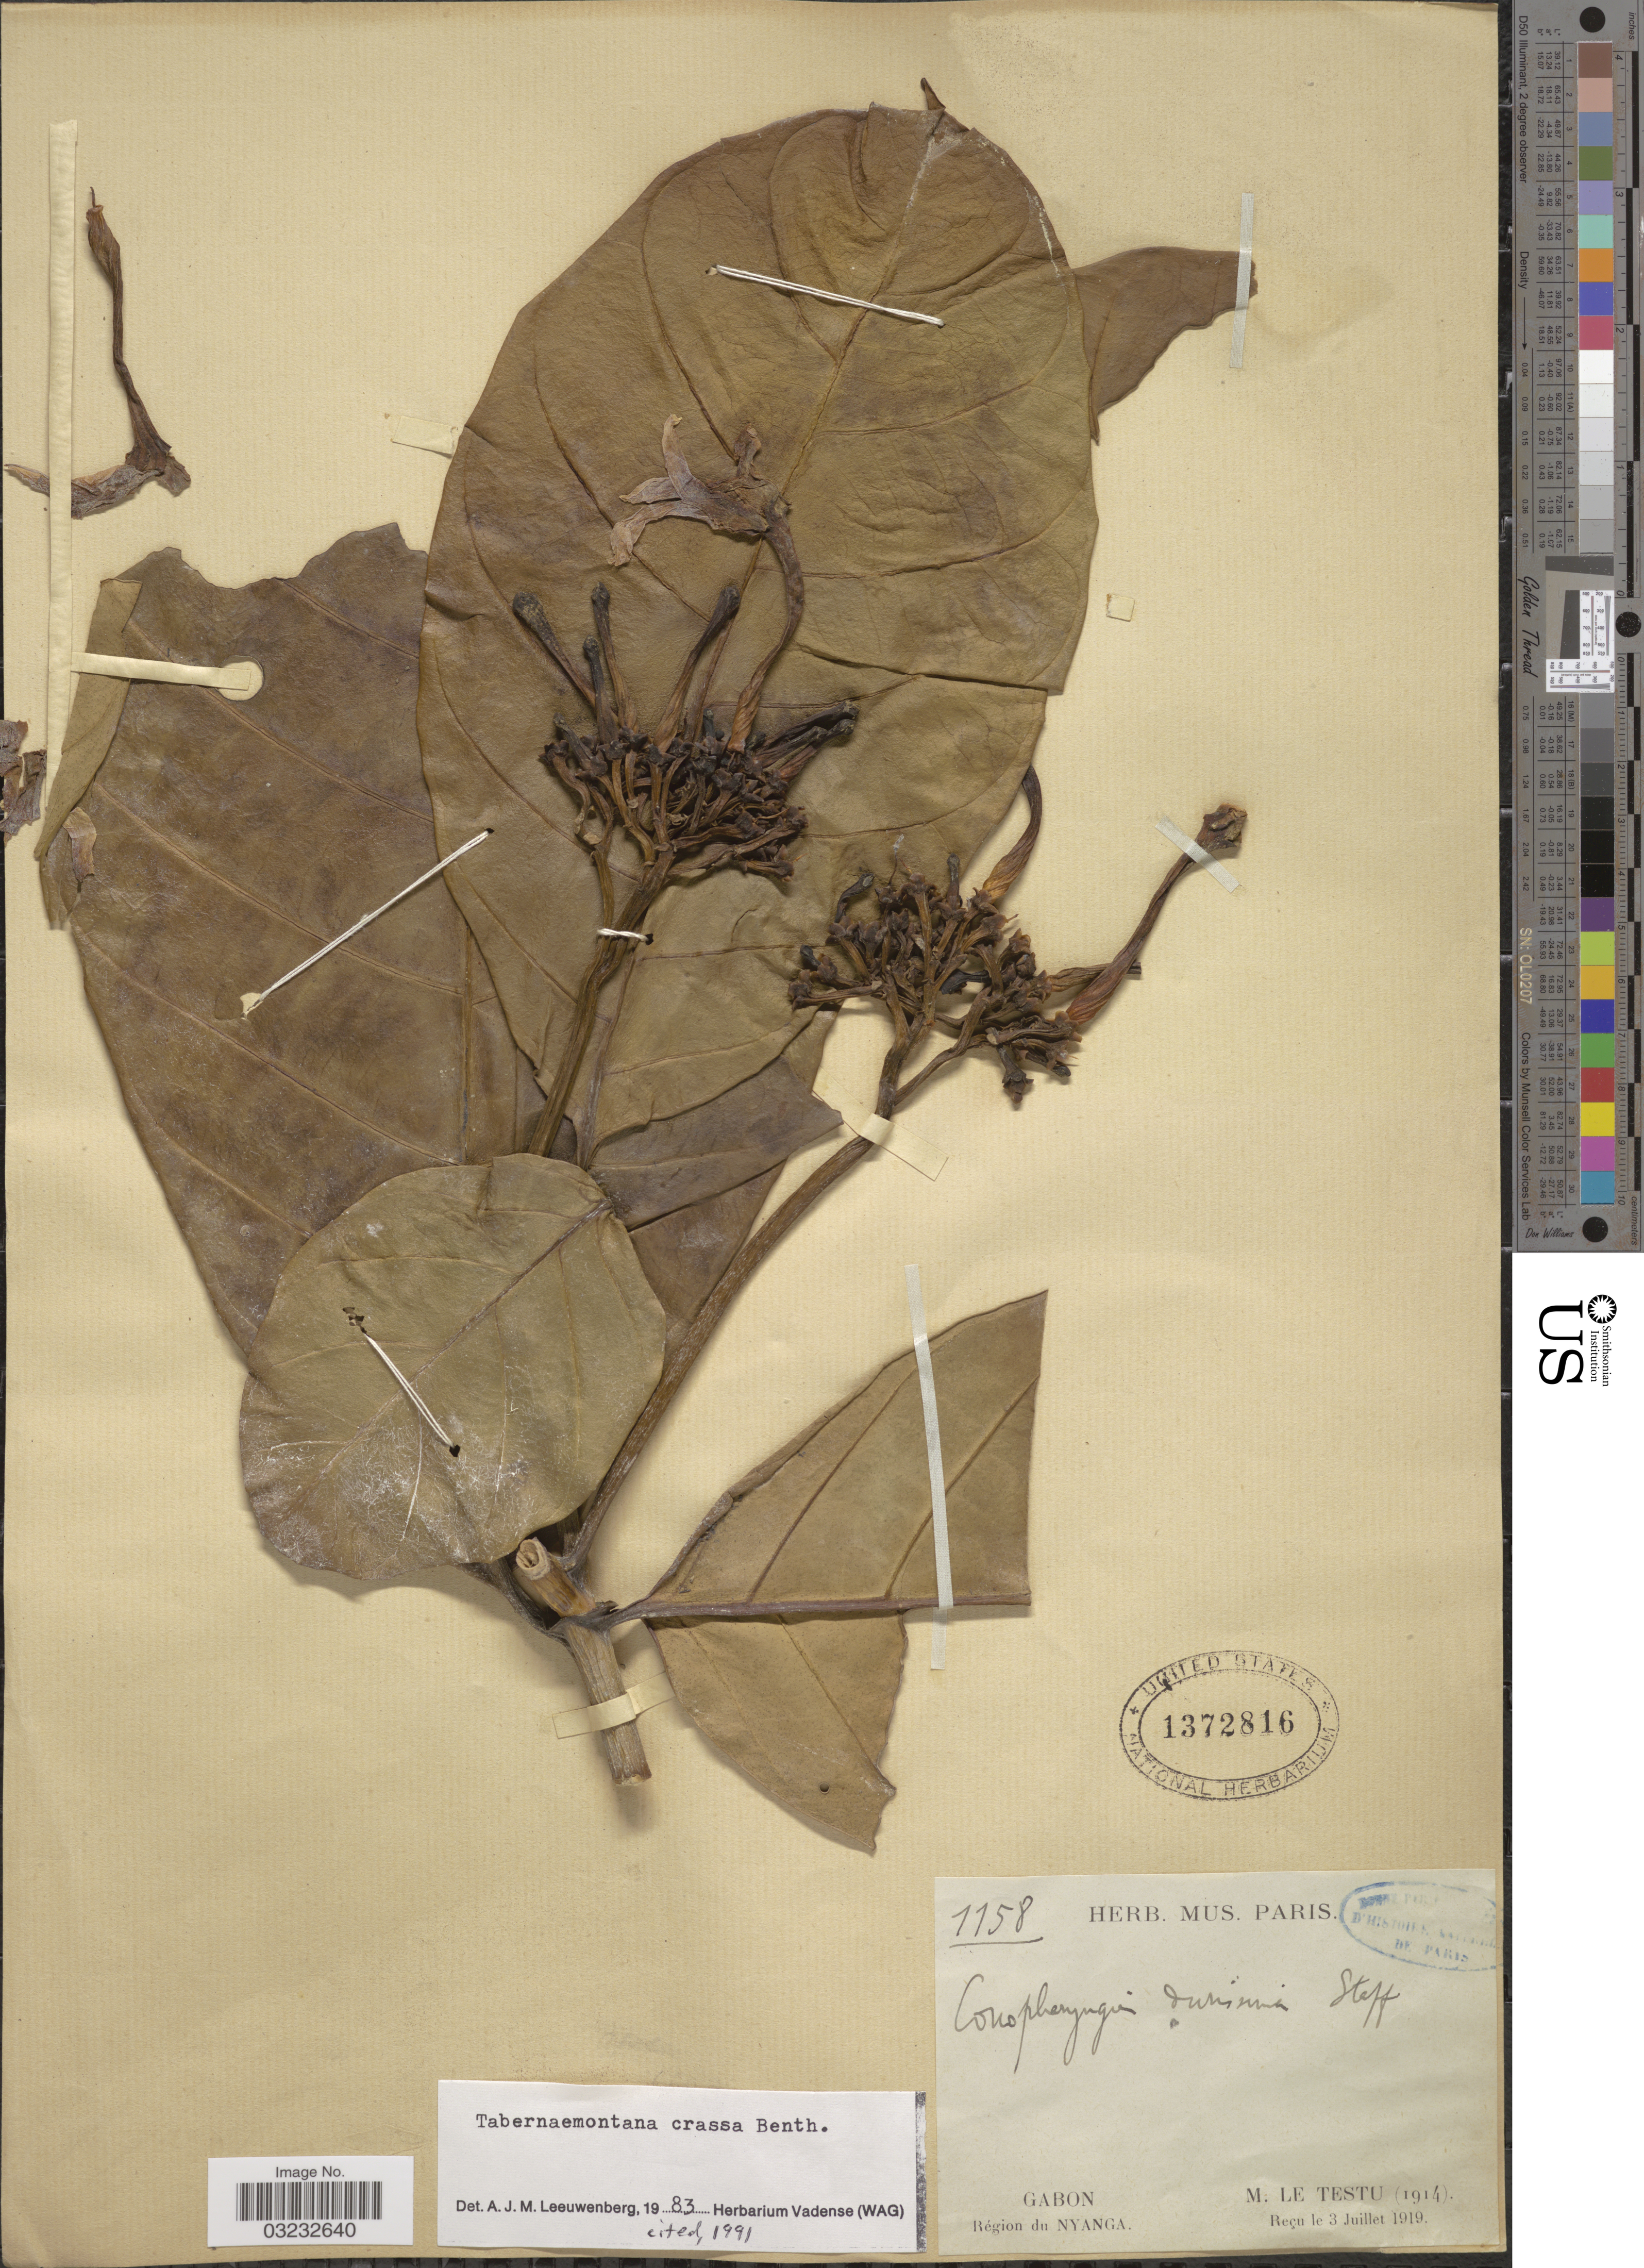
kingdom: Plantae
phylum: Tracheophyta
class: Magnoliopsida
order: Gentianales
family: Apocynaceae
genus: Tabernaemontana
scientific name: Tabernaemontana crassa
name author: Benth.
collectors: M. Le Testu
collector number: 1158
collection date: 1914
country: Gabon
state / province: Nyanga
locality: Région du Nyanga.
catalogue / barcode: US 1372816